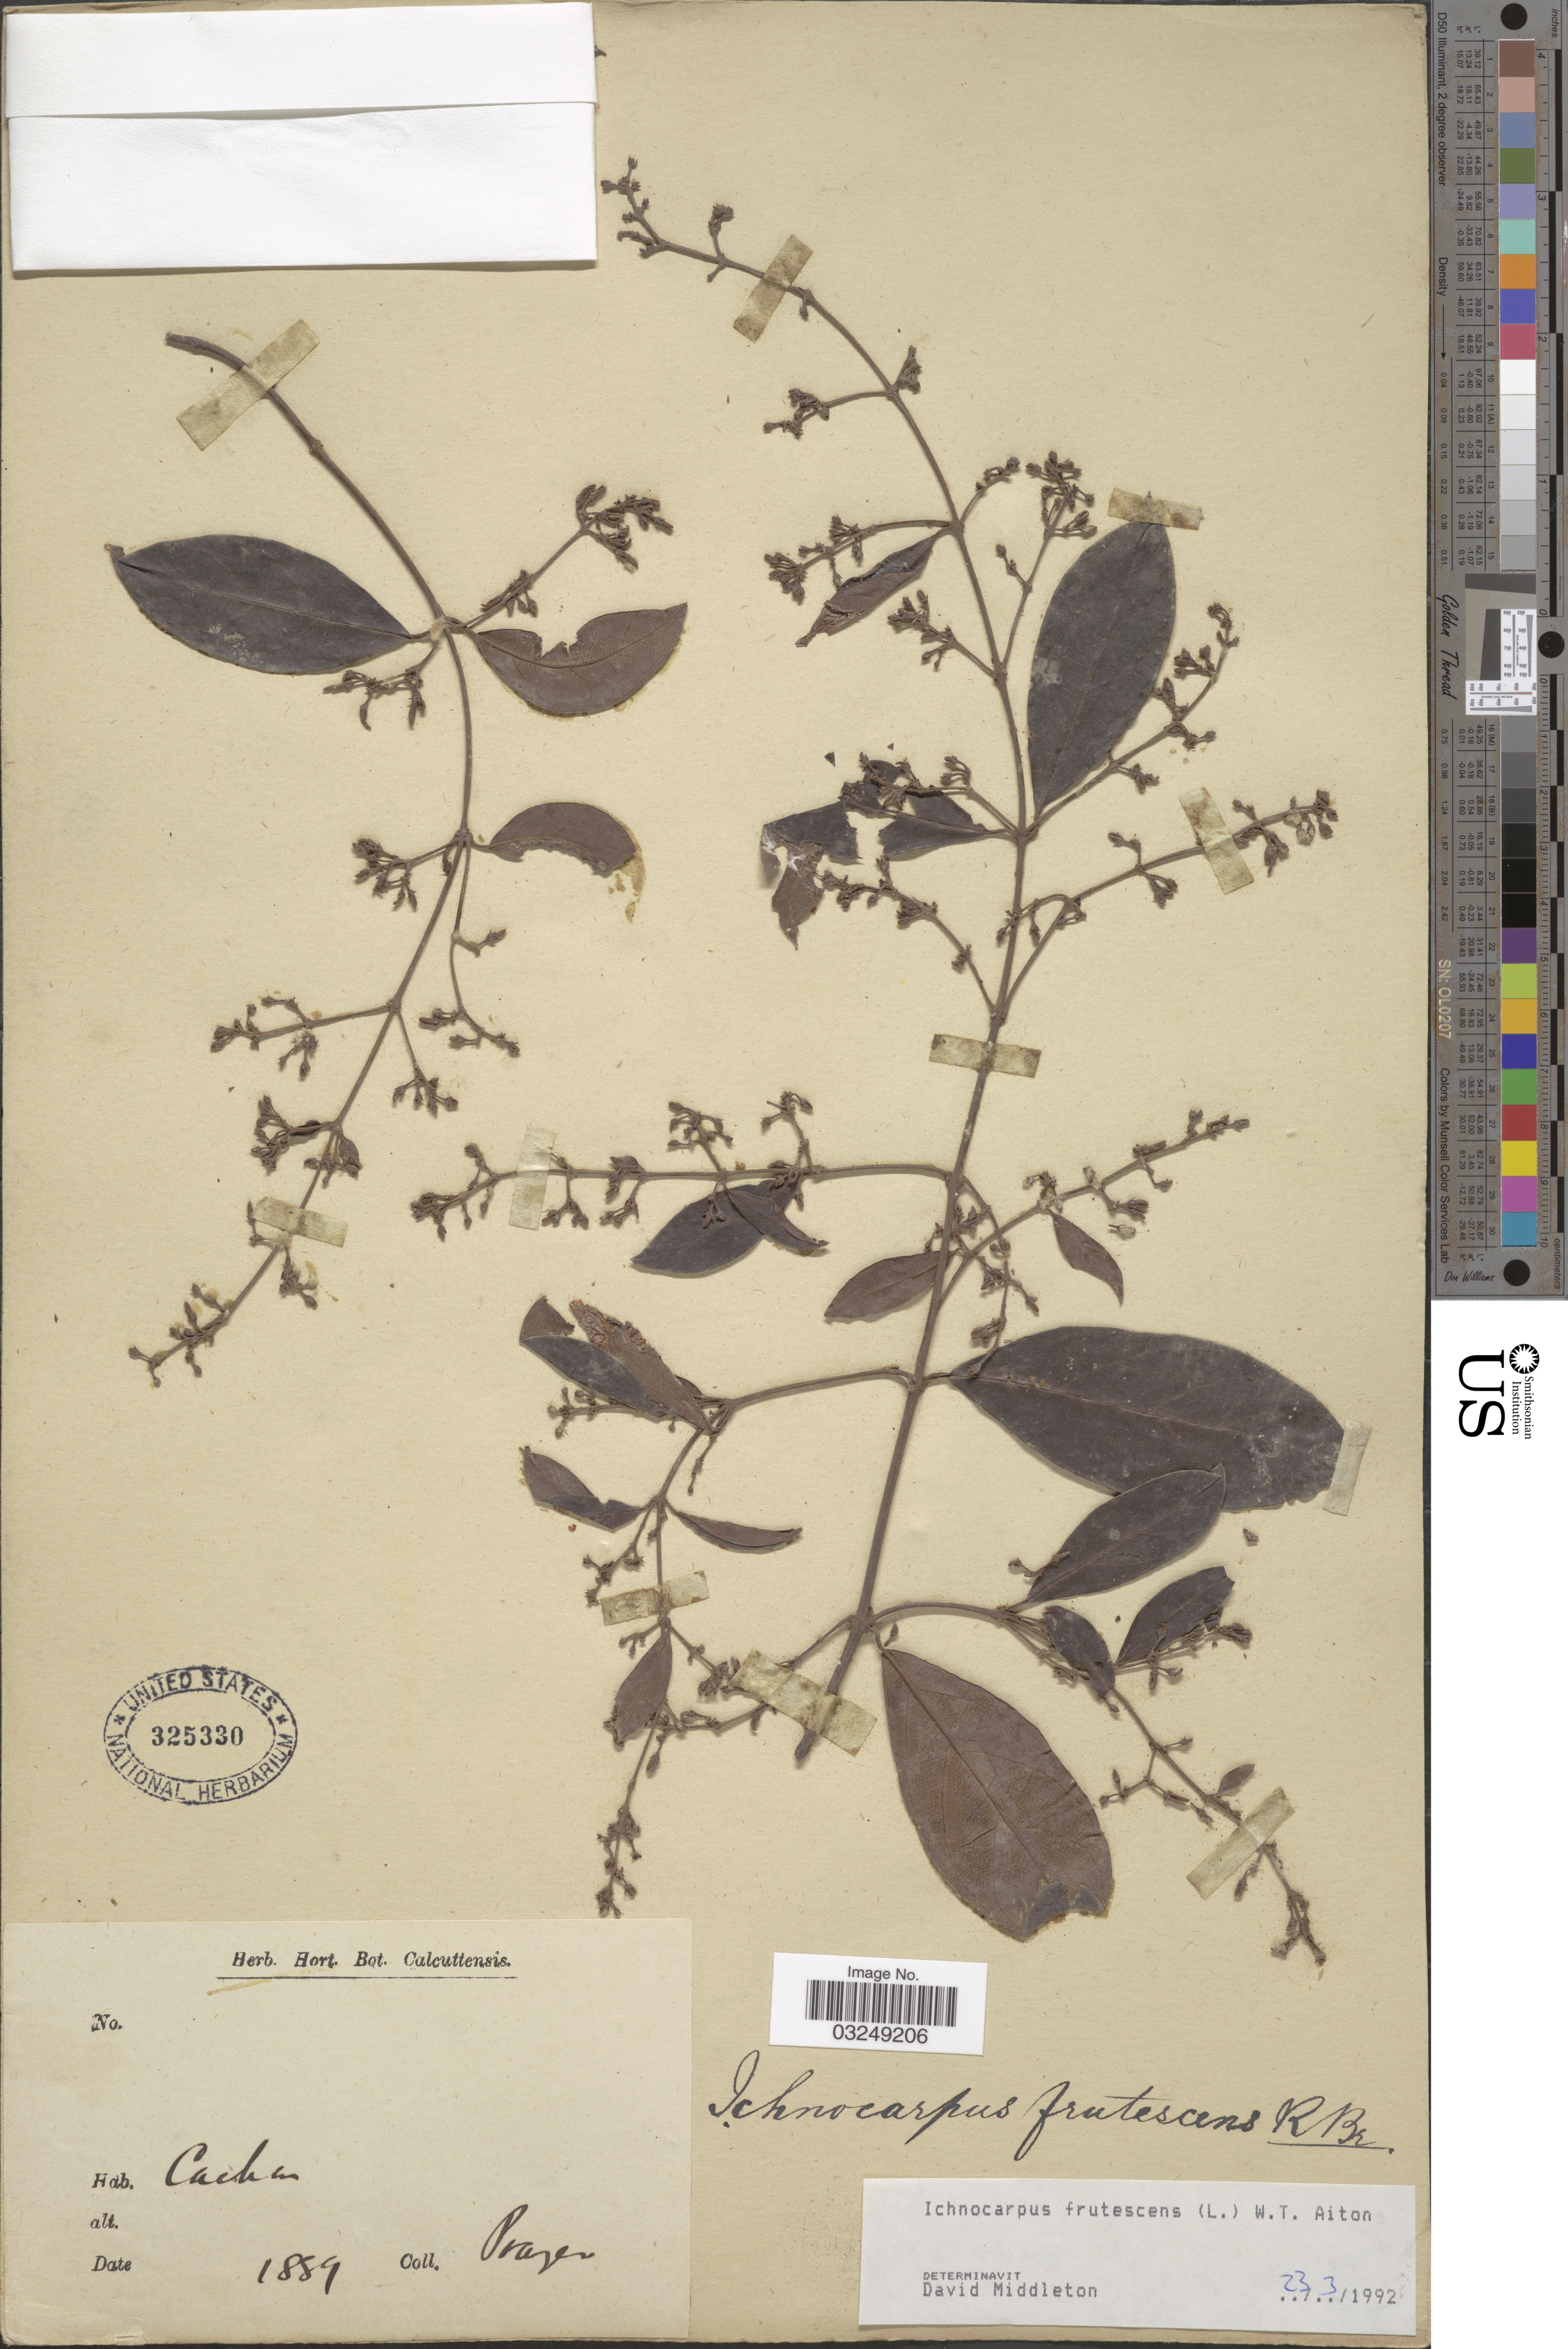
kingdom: Plantae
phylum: Tracheophyta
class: Magnoliopsida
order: Gentianales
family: Apocynaceae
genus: Ichnocarpus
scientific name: Ichnocarpus frutescens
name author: (L.) W.T. Aiton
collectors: Prager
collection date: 1889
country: India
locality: Cachar.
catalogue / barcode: US 325330